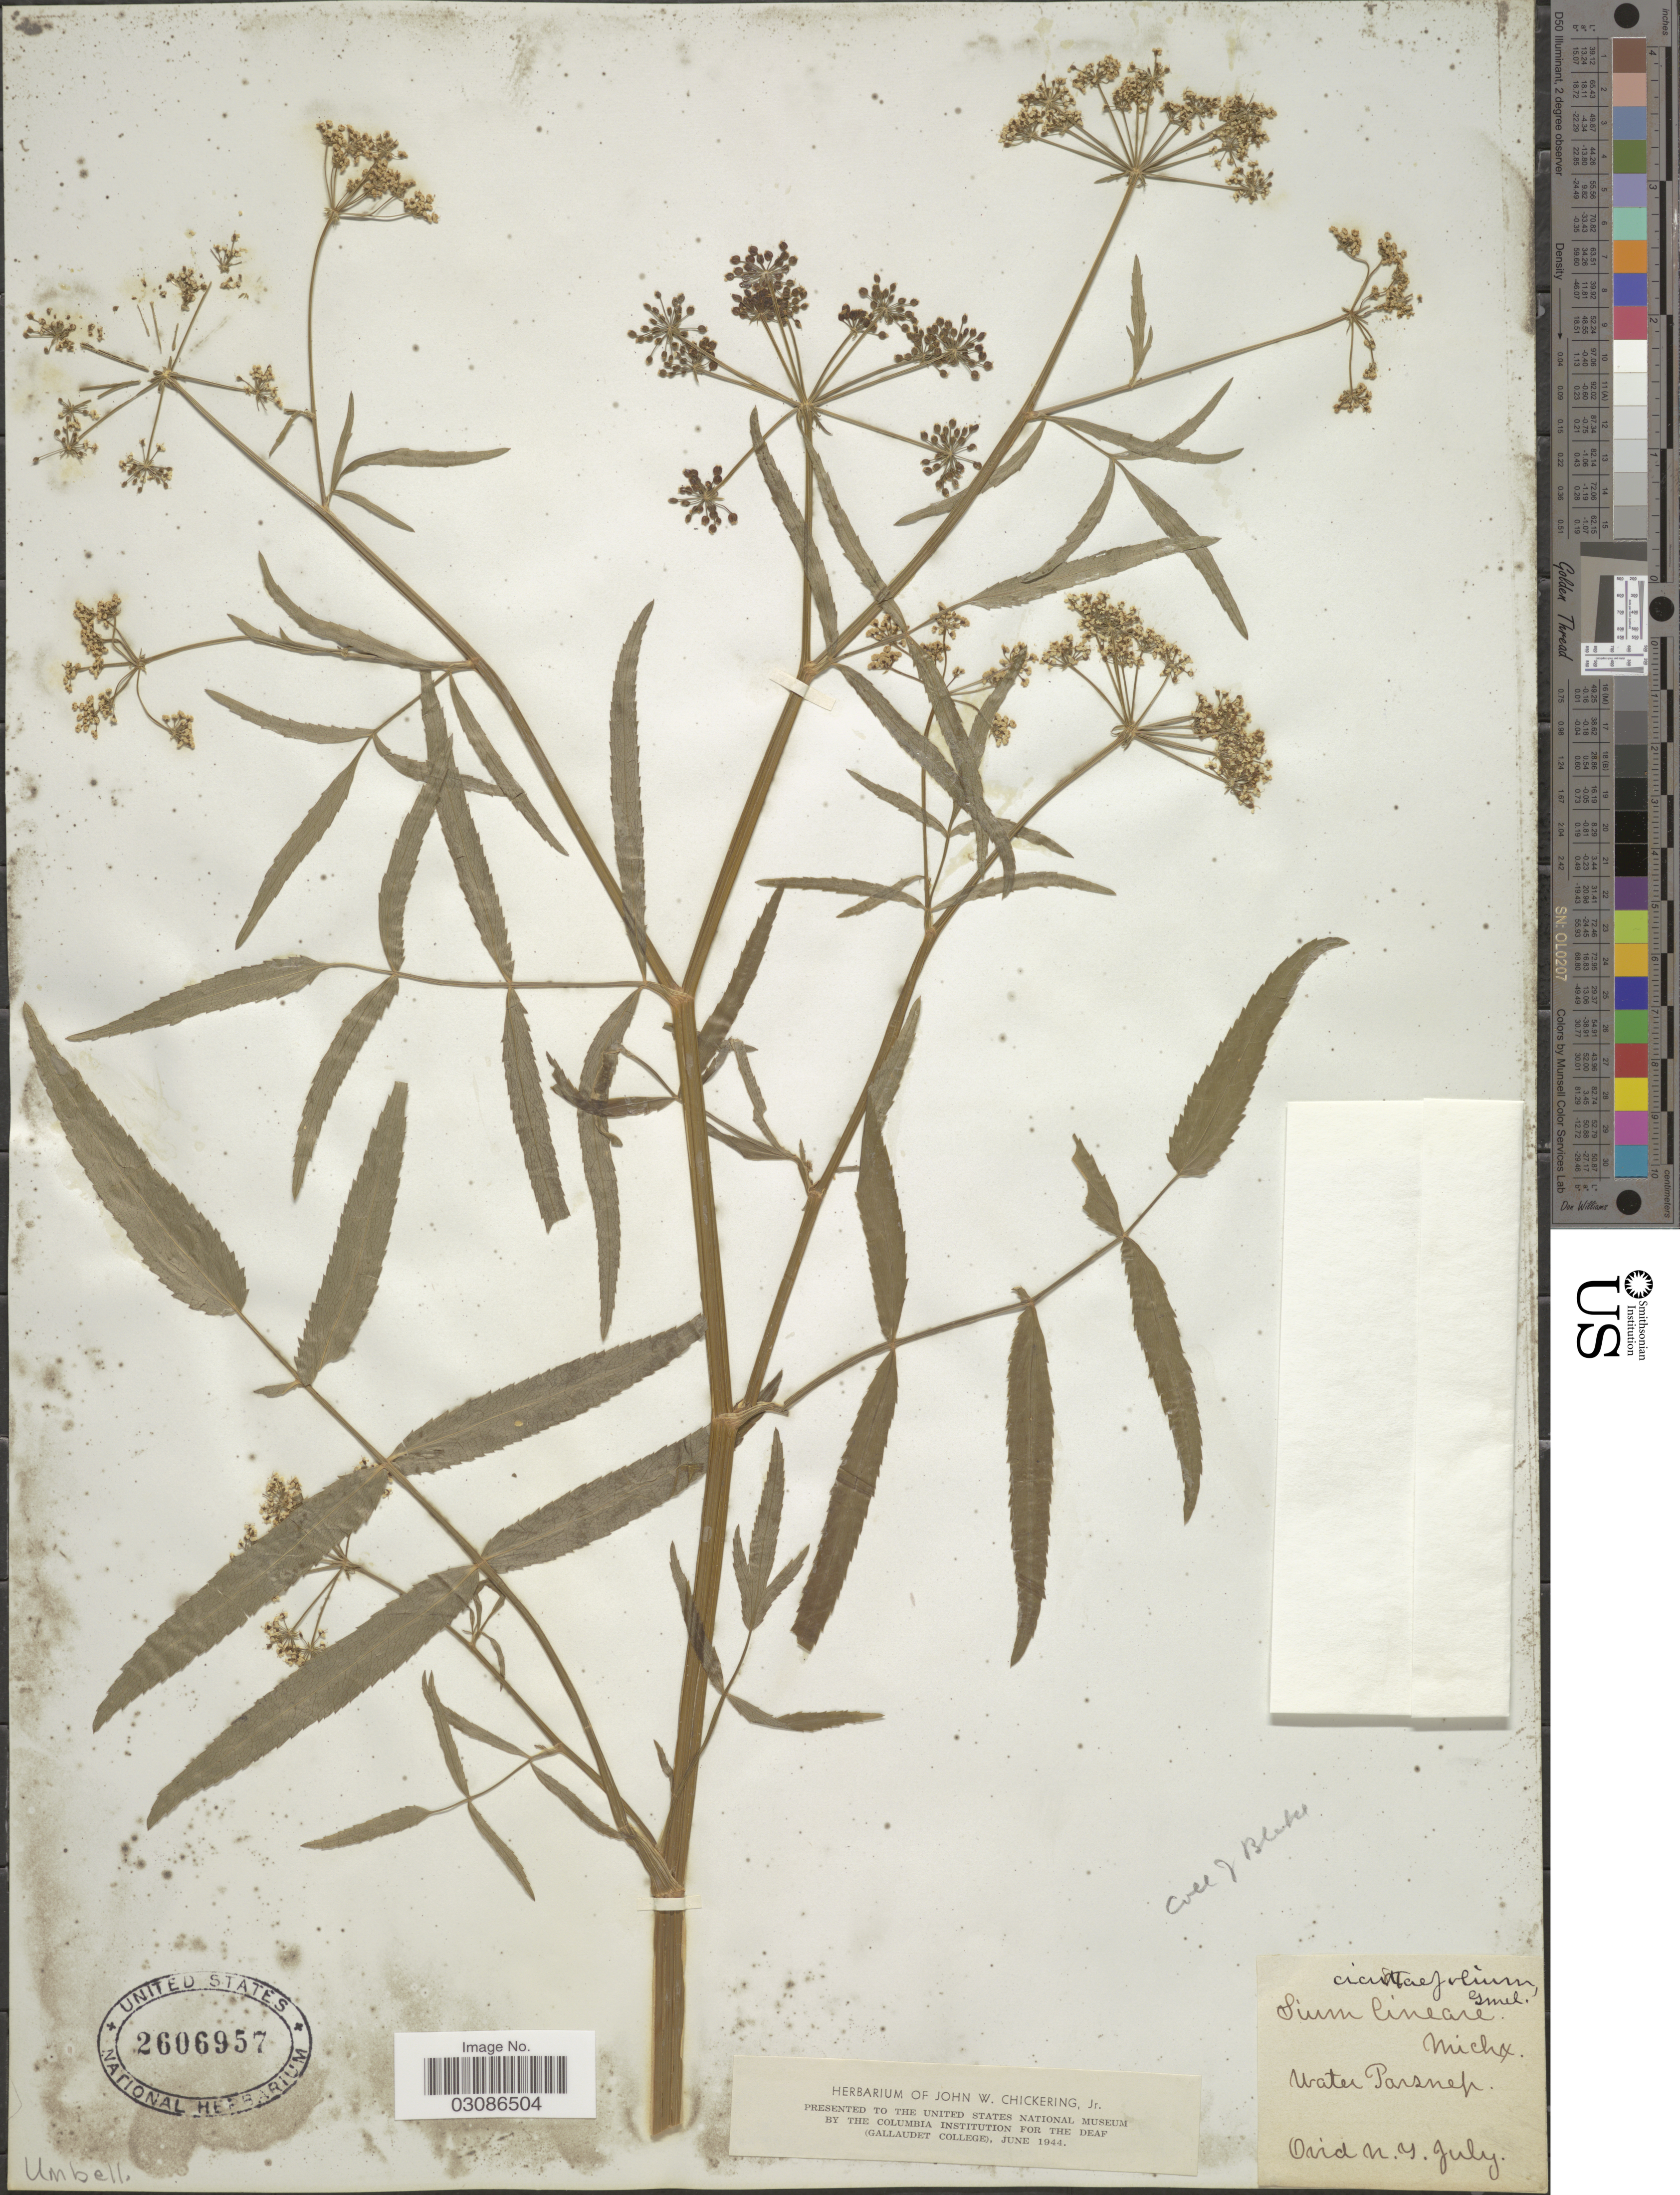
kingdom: Plantae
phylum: Tracheophyta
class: Magnoliopsida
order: Apiales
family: Apiaceae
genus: Sium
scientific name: Sium suave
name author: Walter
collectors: Ex herb. John W. Chickering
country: United States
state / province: New York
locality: Ovid.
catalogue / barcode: US 2606957